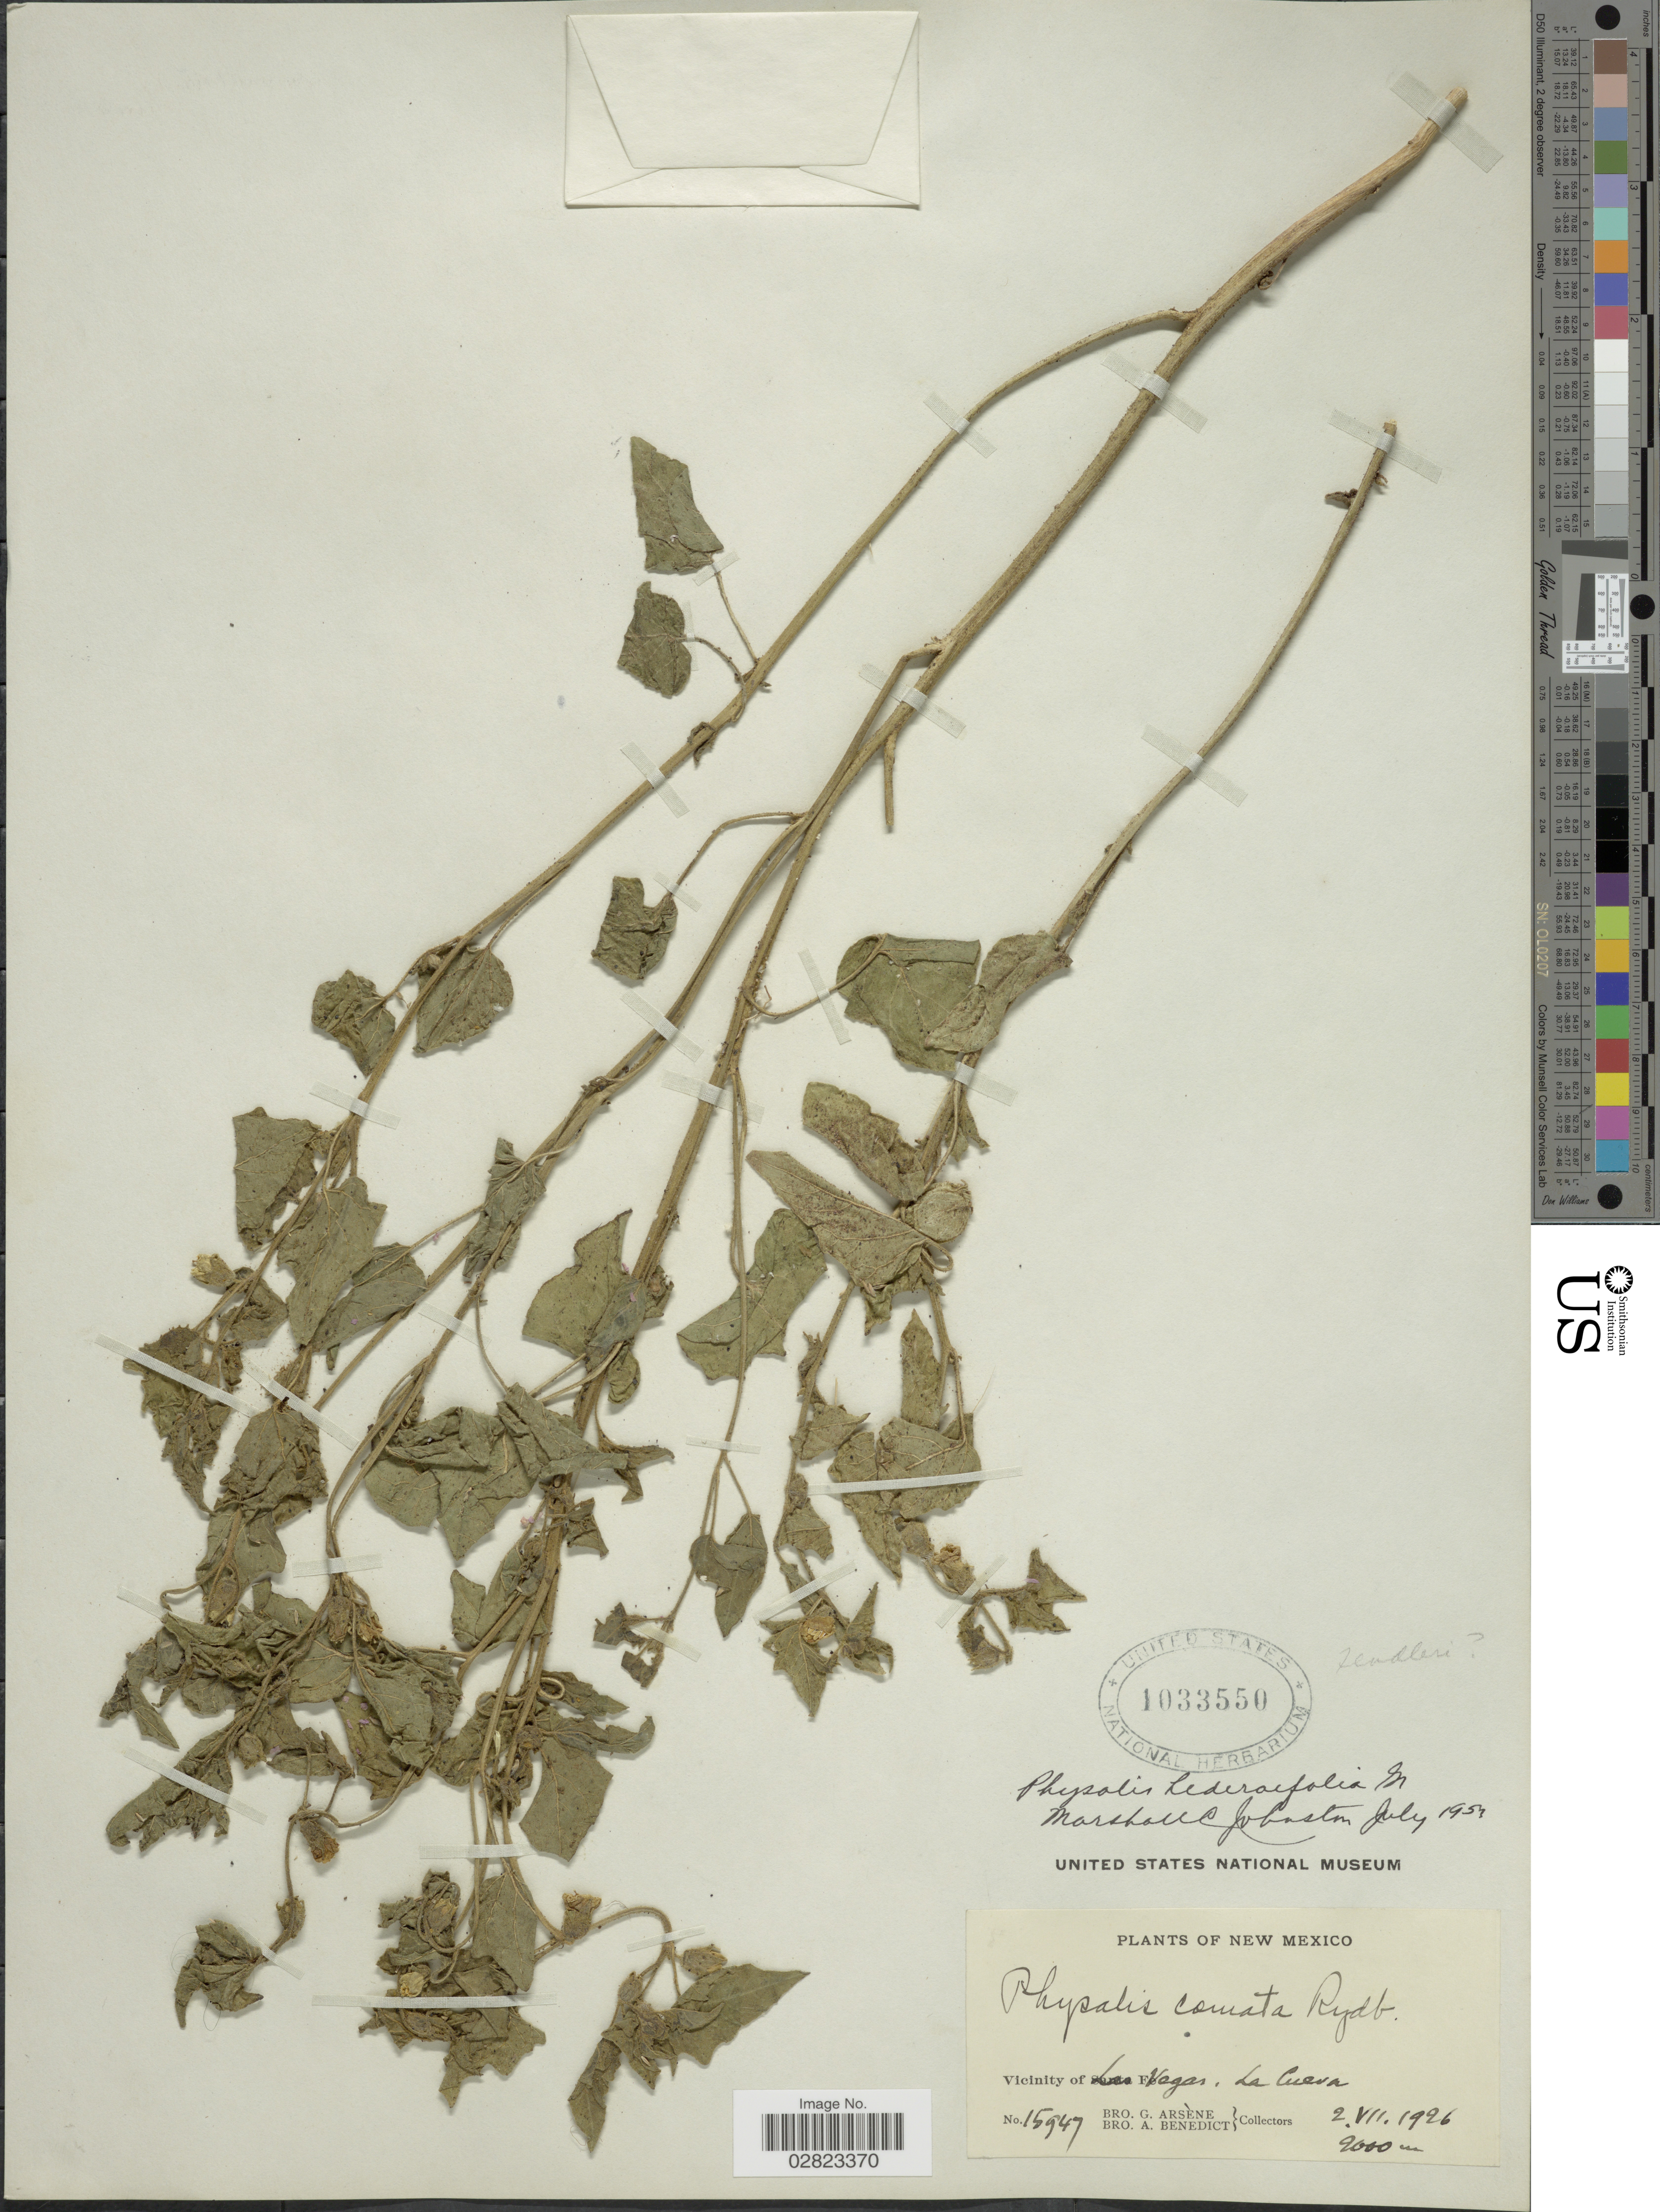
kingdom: Plantae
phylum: Tracheophyta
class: Magnoliopsida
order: Solanales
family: Solanaceae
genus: Physalis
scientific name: Physalis hederifolia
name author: A. Gray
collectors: Bro. G. Arsène & Bro. A. Benedict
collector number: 15947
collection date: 1926-07-02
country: United States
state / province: New Mexico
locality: La Cueva, Vicinity of Las Vegas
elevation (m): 2000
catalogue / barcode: US 1033550